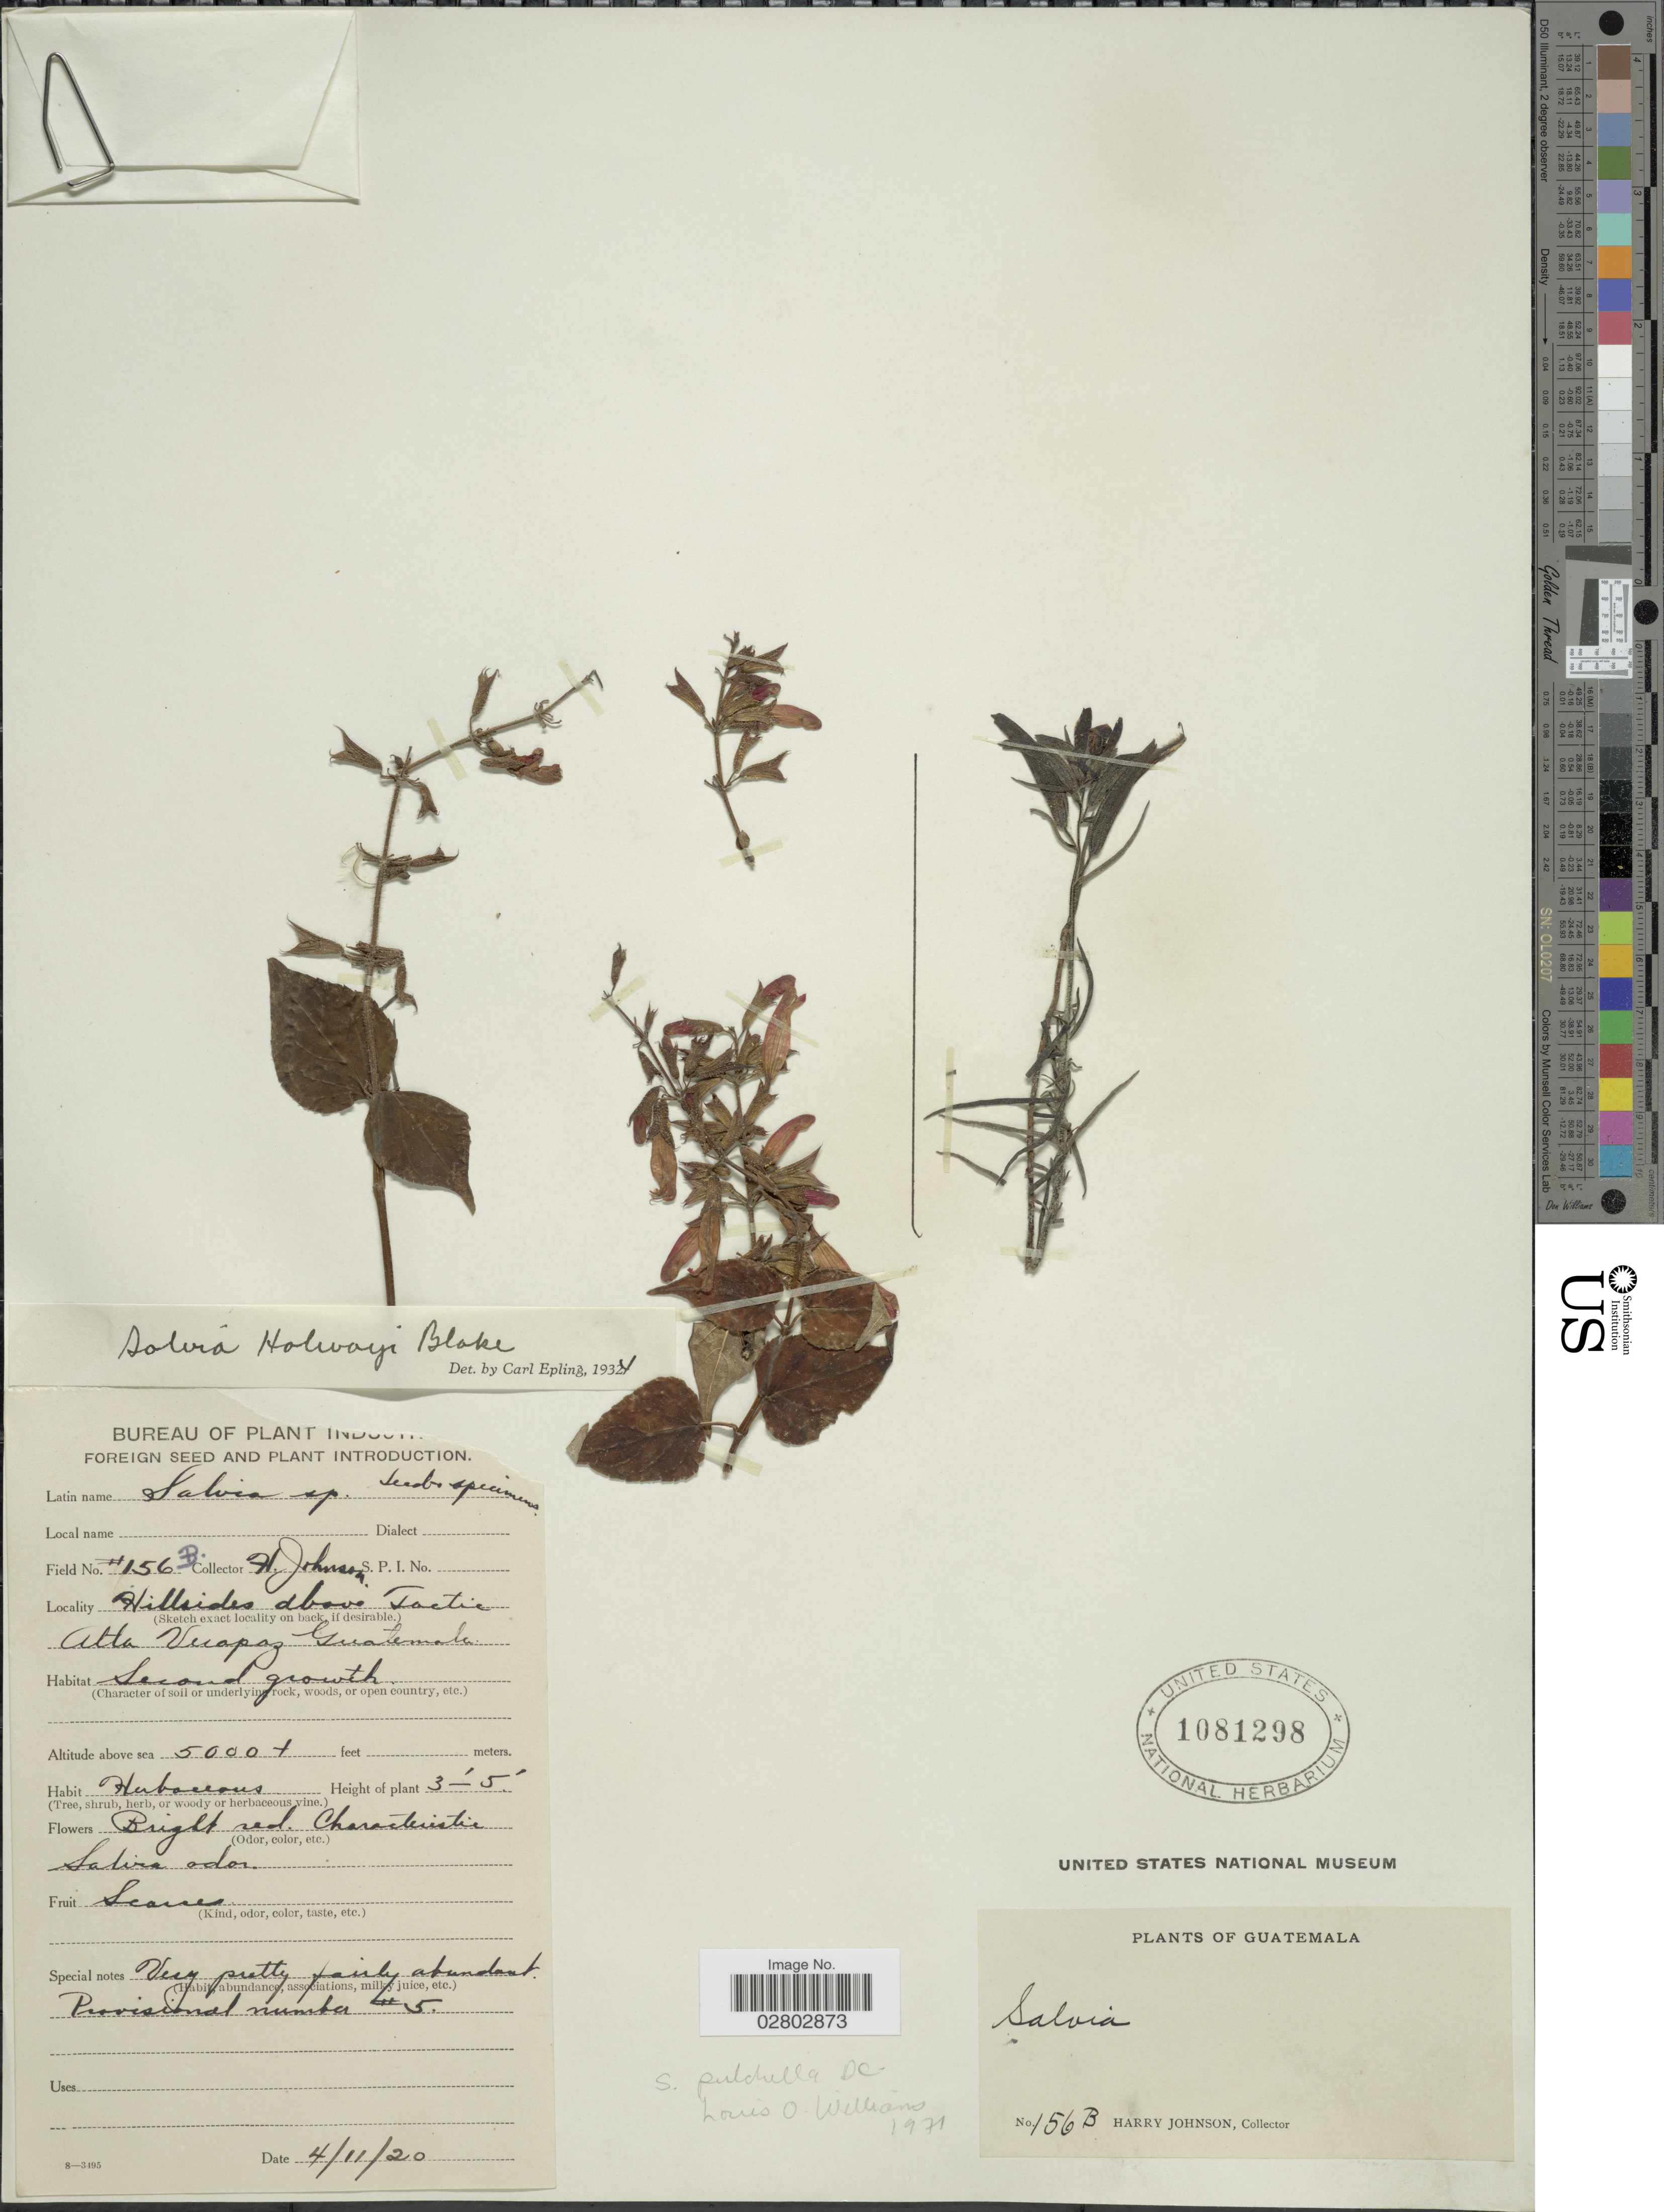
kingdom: Plantae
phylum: Tracheophyta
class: Magnoliopsida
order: Lamiales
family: Lamiaceae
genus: Salvia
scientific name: Salvia pulchella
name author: DC.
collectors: H. Johnson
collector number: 156B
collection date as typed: Transcribed d/m/y: 4/11/20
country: Guatemala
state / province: Alta Verapaz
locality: Hillsides above Tactic, Alta Verapaz, Guatemala.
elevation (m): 1524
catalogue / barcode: US 1081298